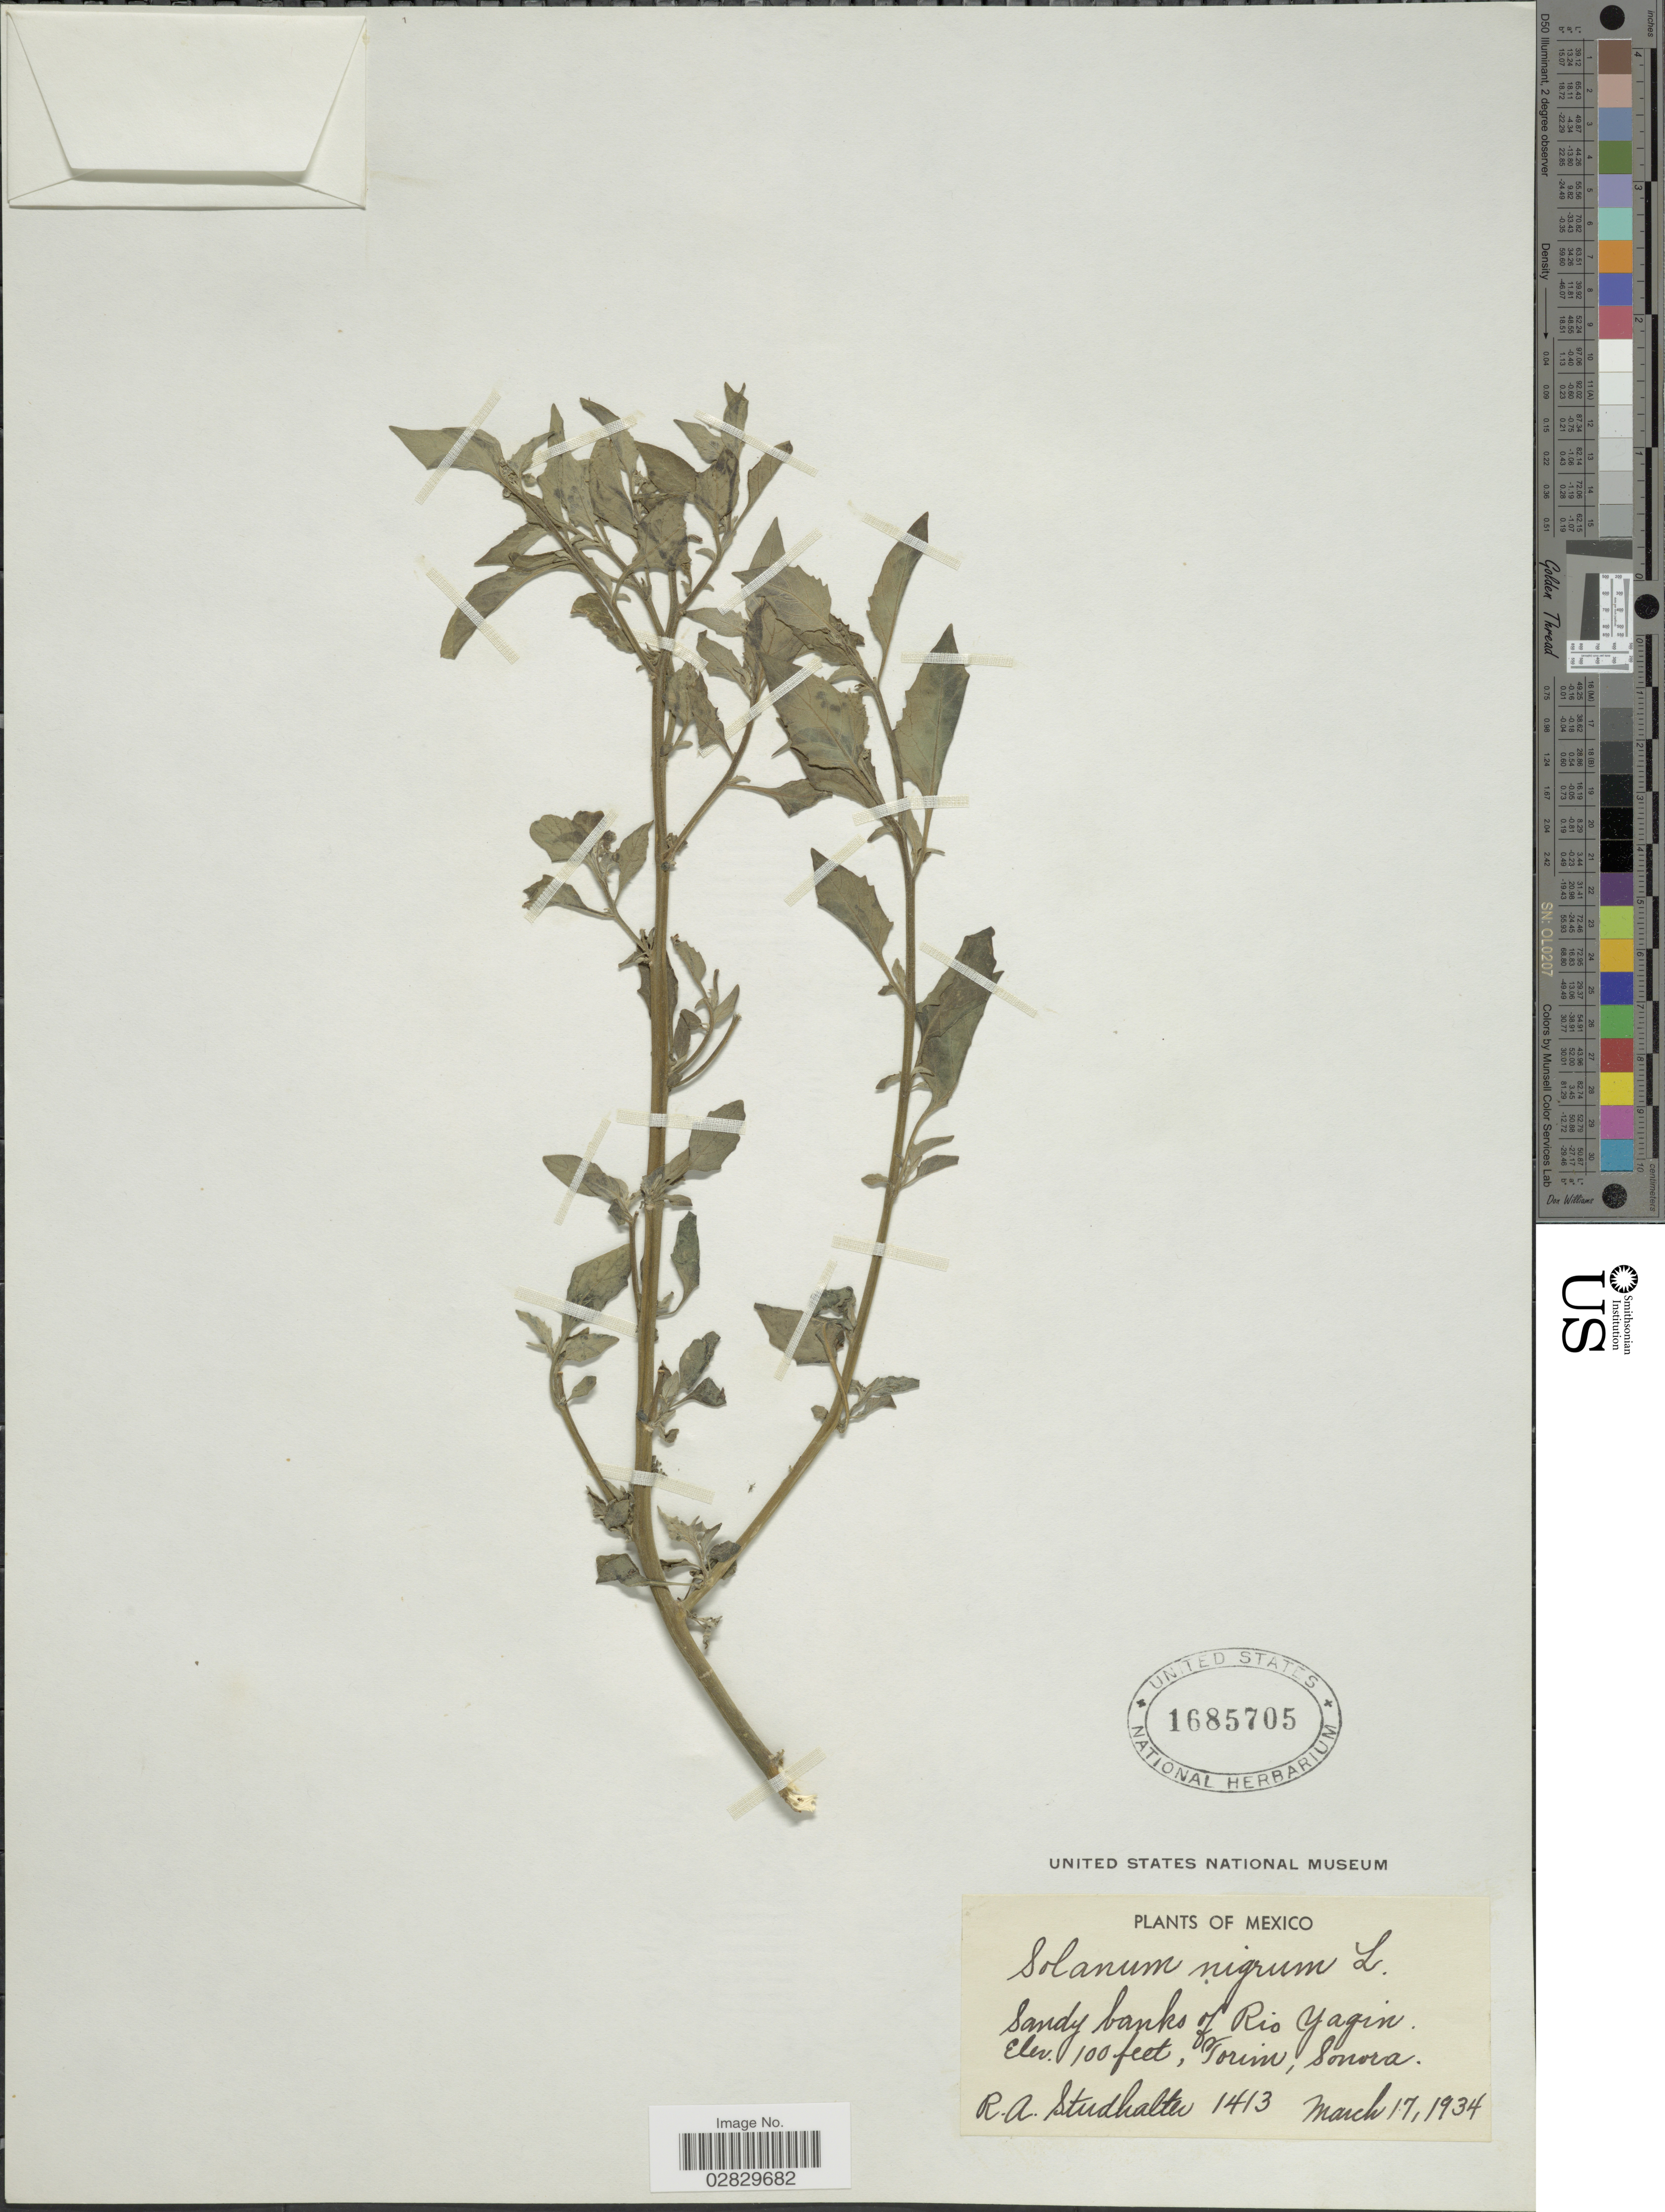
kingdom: Plantae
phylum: Tracheophyta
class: Magnoliopsida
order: Solanales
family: Solanaceae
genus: Solanum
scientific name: Solanum douglasii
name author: Dunal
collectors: R. Studhalter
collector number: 1413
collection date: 1934-03-17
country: Mexico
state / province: Sonora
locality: Sandy banks of Rio Yagin. Torim.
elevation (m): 30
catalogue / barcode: US 1685705